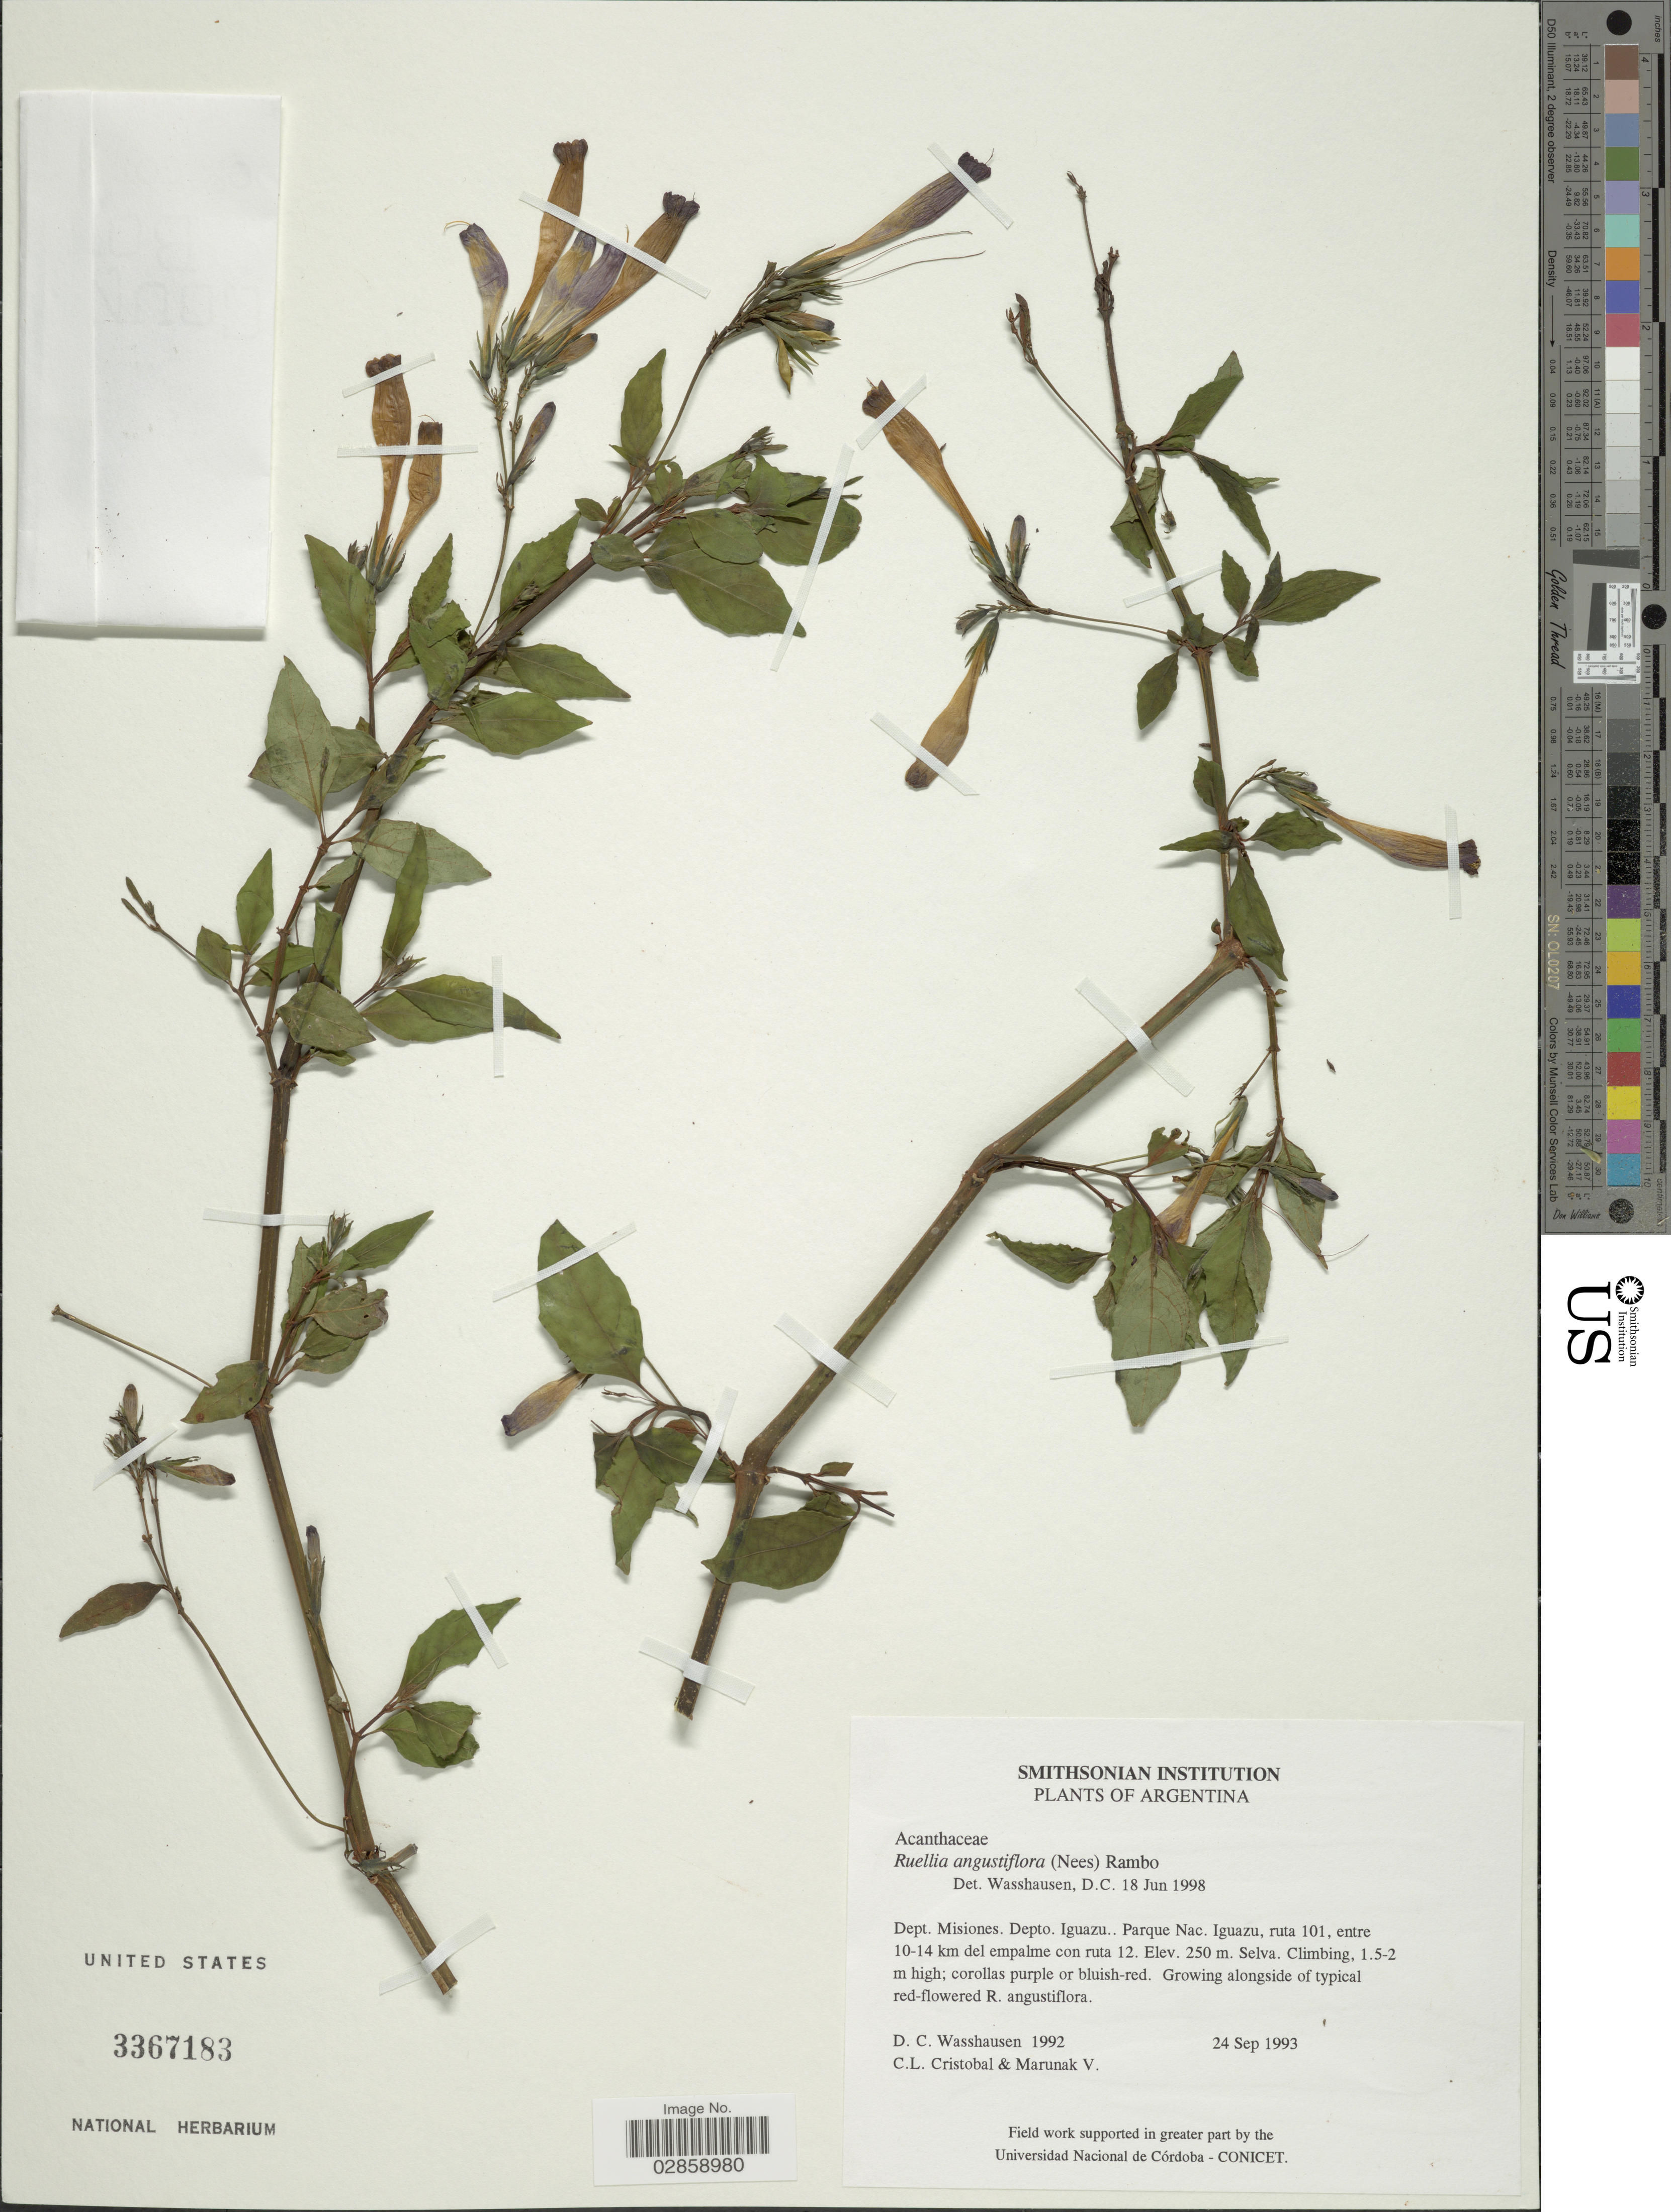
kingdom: Plantae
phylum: Tracheophyta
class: Magnoliopsida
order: Lamiales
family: Acanthaceae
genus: Ruellia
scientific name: Ruellia angustiflora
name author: (Nees) Lindau ex Rambo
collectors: D. C. Wasshausen, C. L. Cristóbal & V. Marunak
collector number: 1992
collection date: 1993-09-24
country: Argentina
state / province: Misiones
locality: Dept. Misiones. Depto. Iguazu. Parque Nac. Iguazu, ruta 101, entre 10-14 km del empalme con ruta 12.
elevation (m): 250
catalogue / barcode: US 3367183